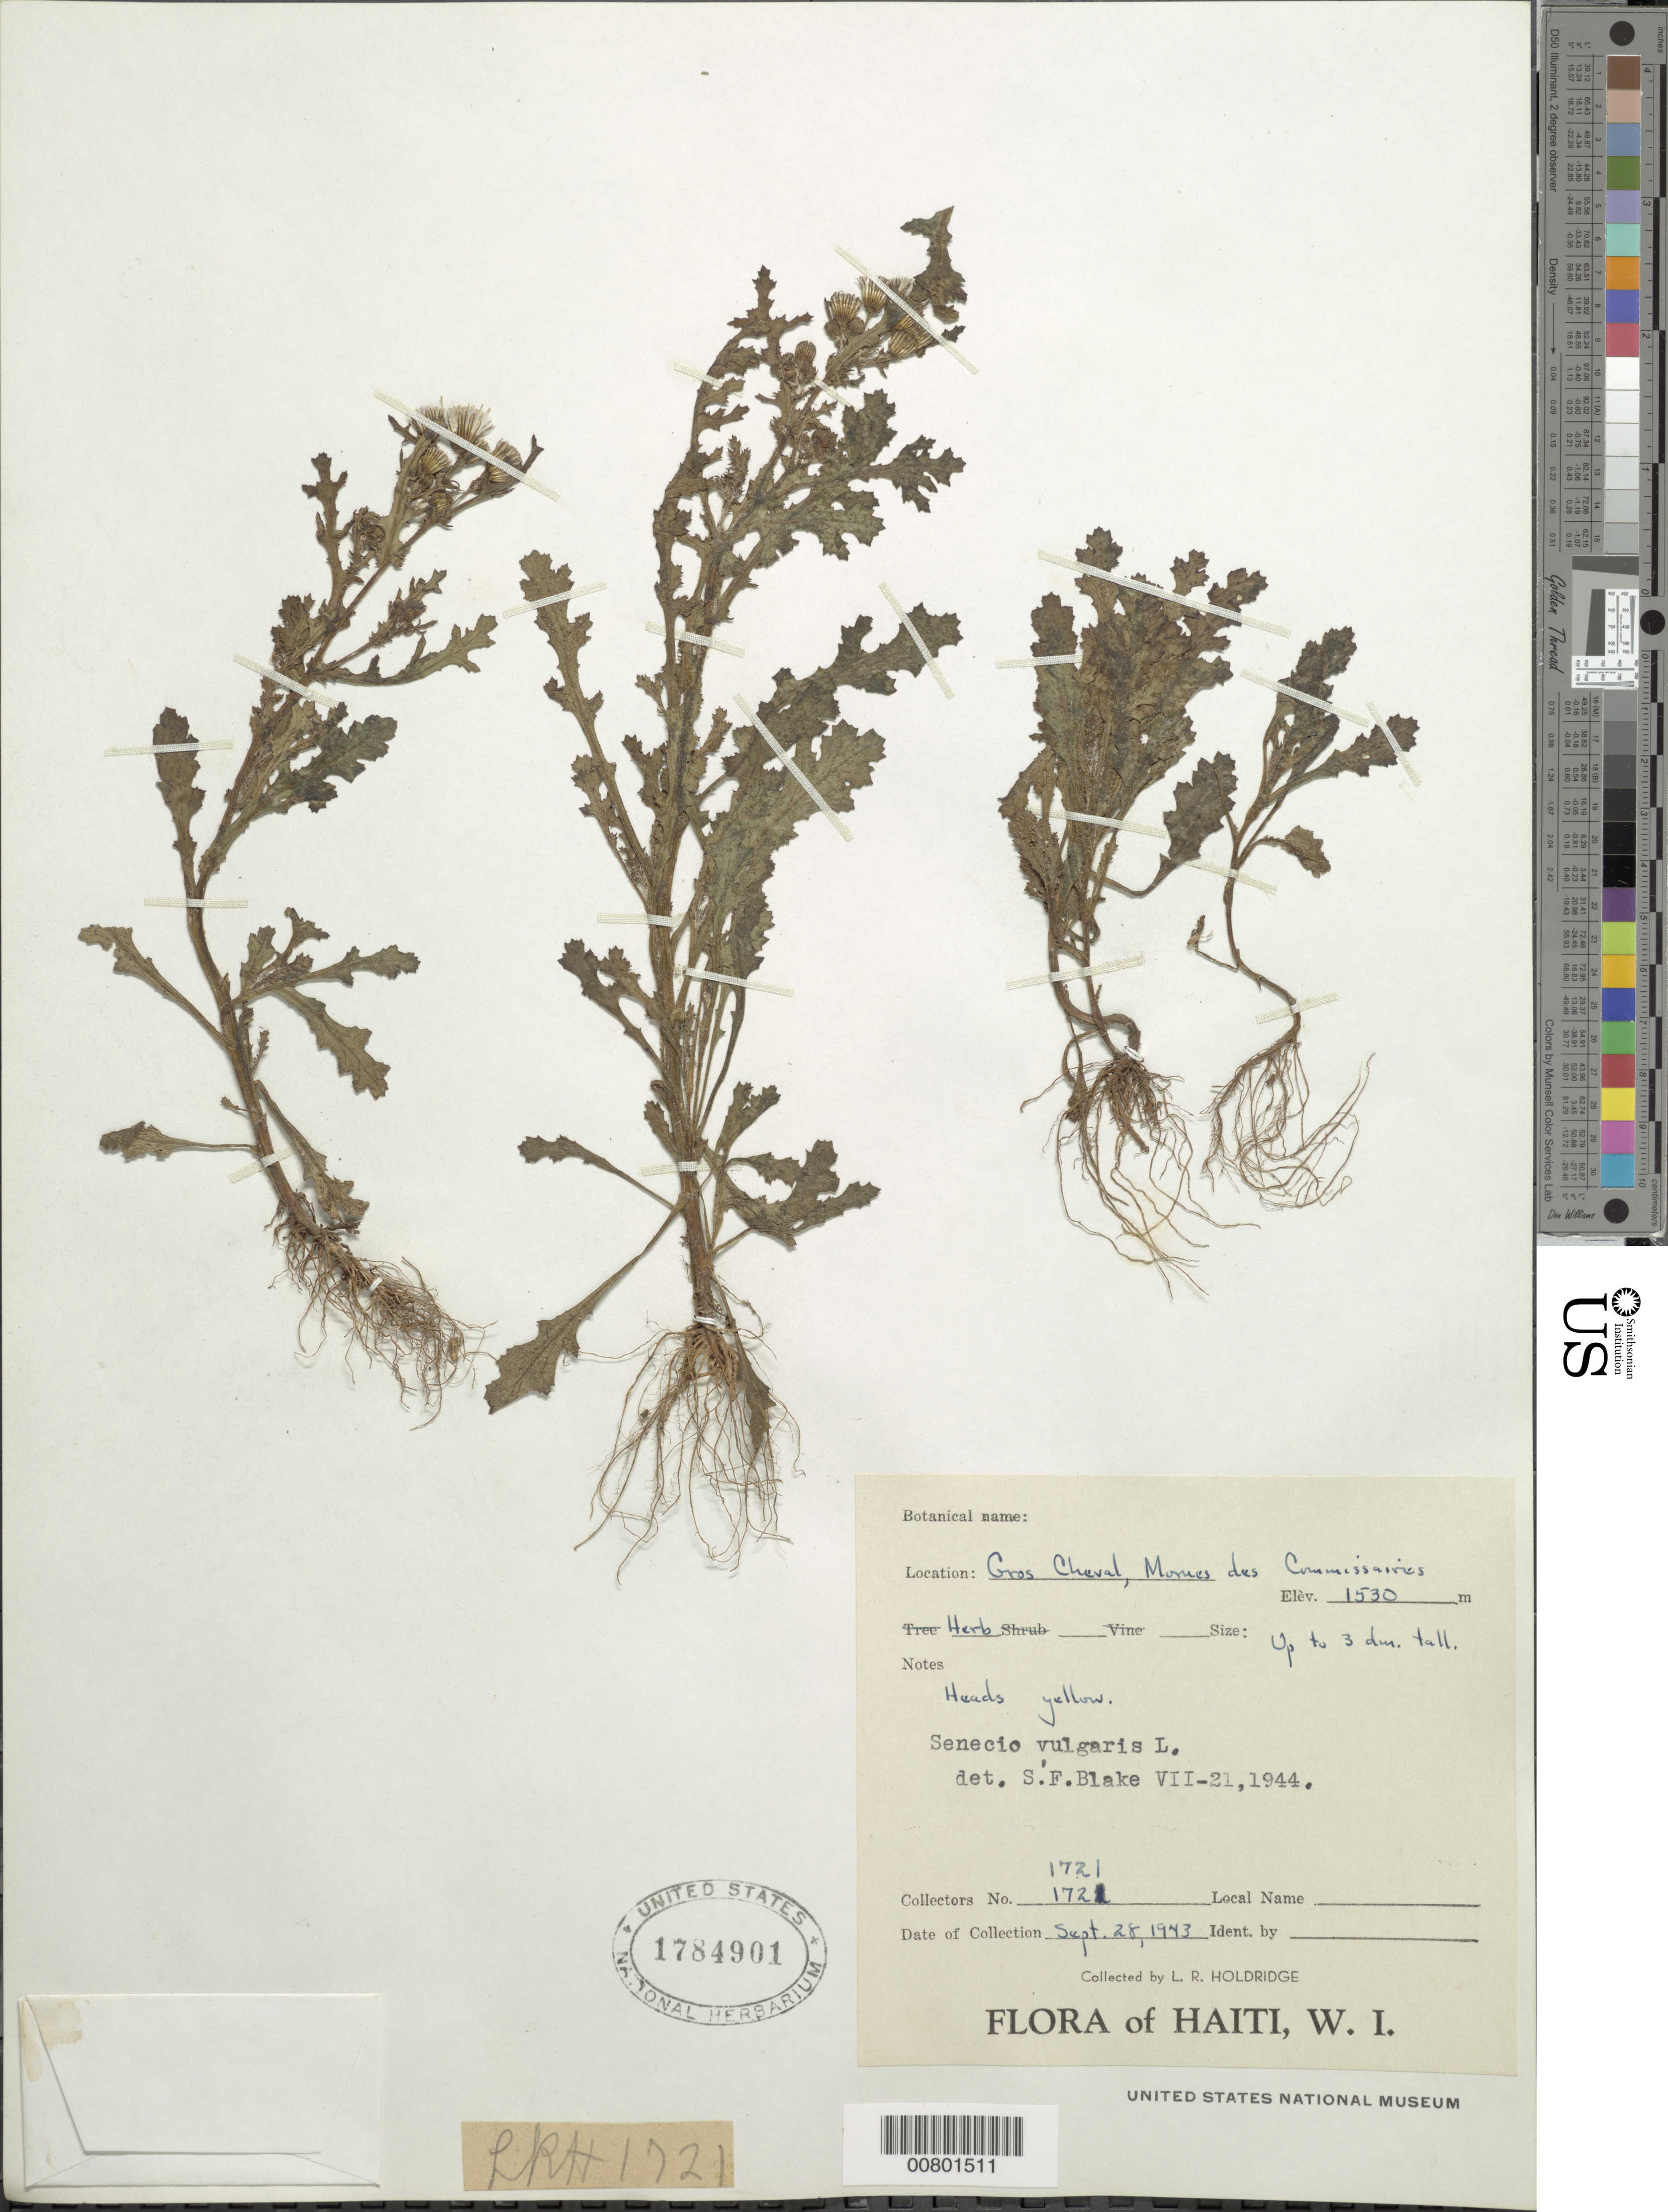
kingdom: Plantae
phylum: Tracheophyta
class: Magnoliopsida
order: Asterales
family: Asteraceae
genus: Senecio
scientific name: Senecio vulgaris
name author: L.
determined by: Blake, Sydney F.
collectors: L. Holdridge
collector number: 1721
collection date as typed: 28 Sep 1943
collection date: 1943-09-28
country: Haiti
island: Hispaniola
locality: Gros Cheval, Mormes des Commissaires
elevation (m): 1530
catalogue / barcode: US 1784901